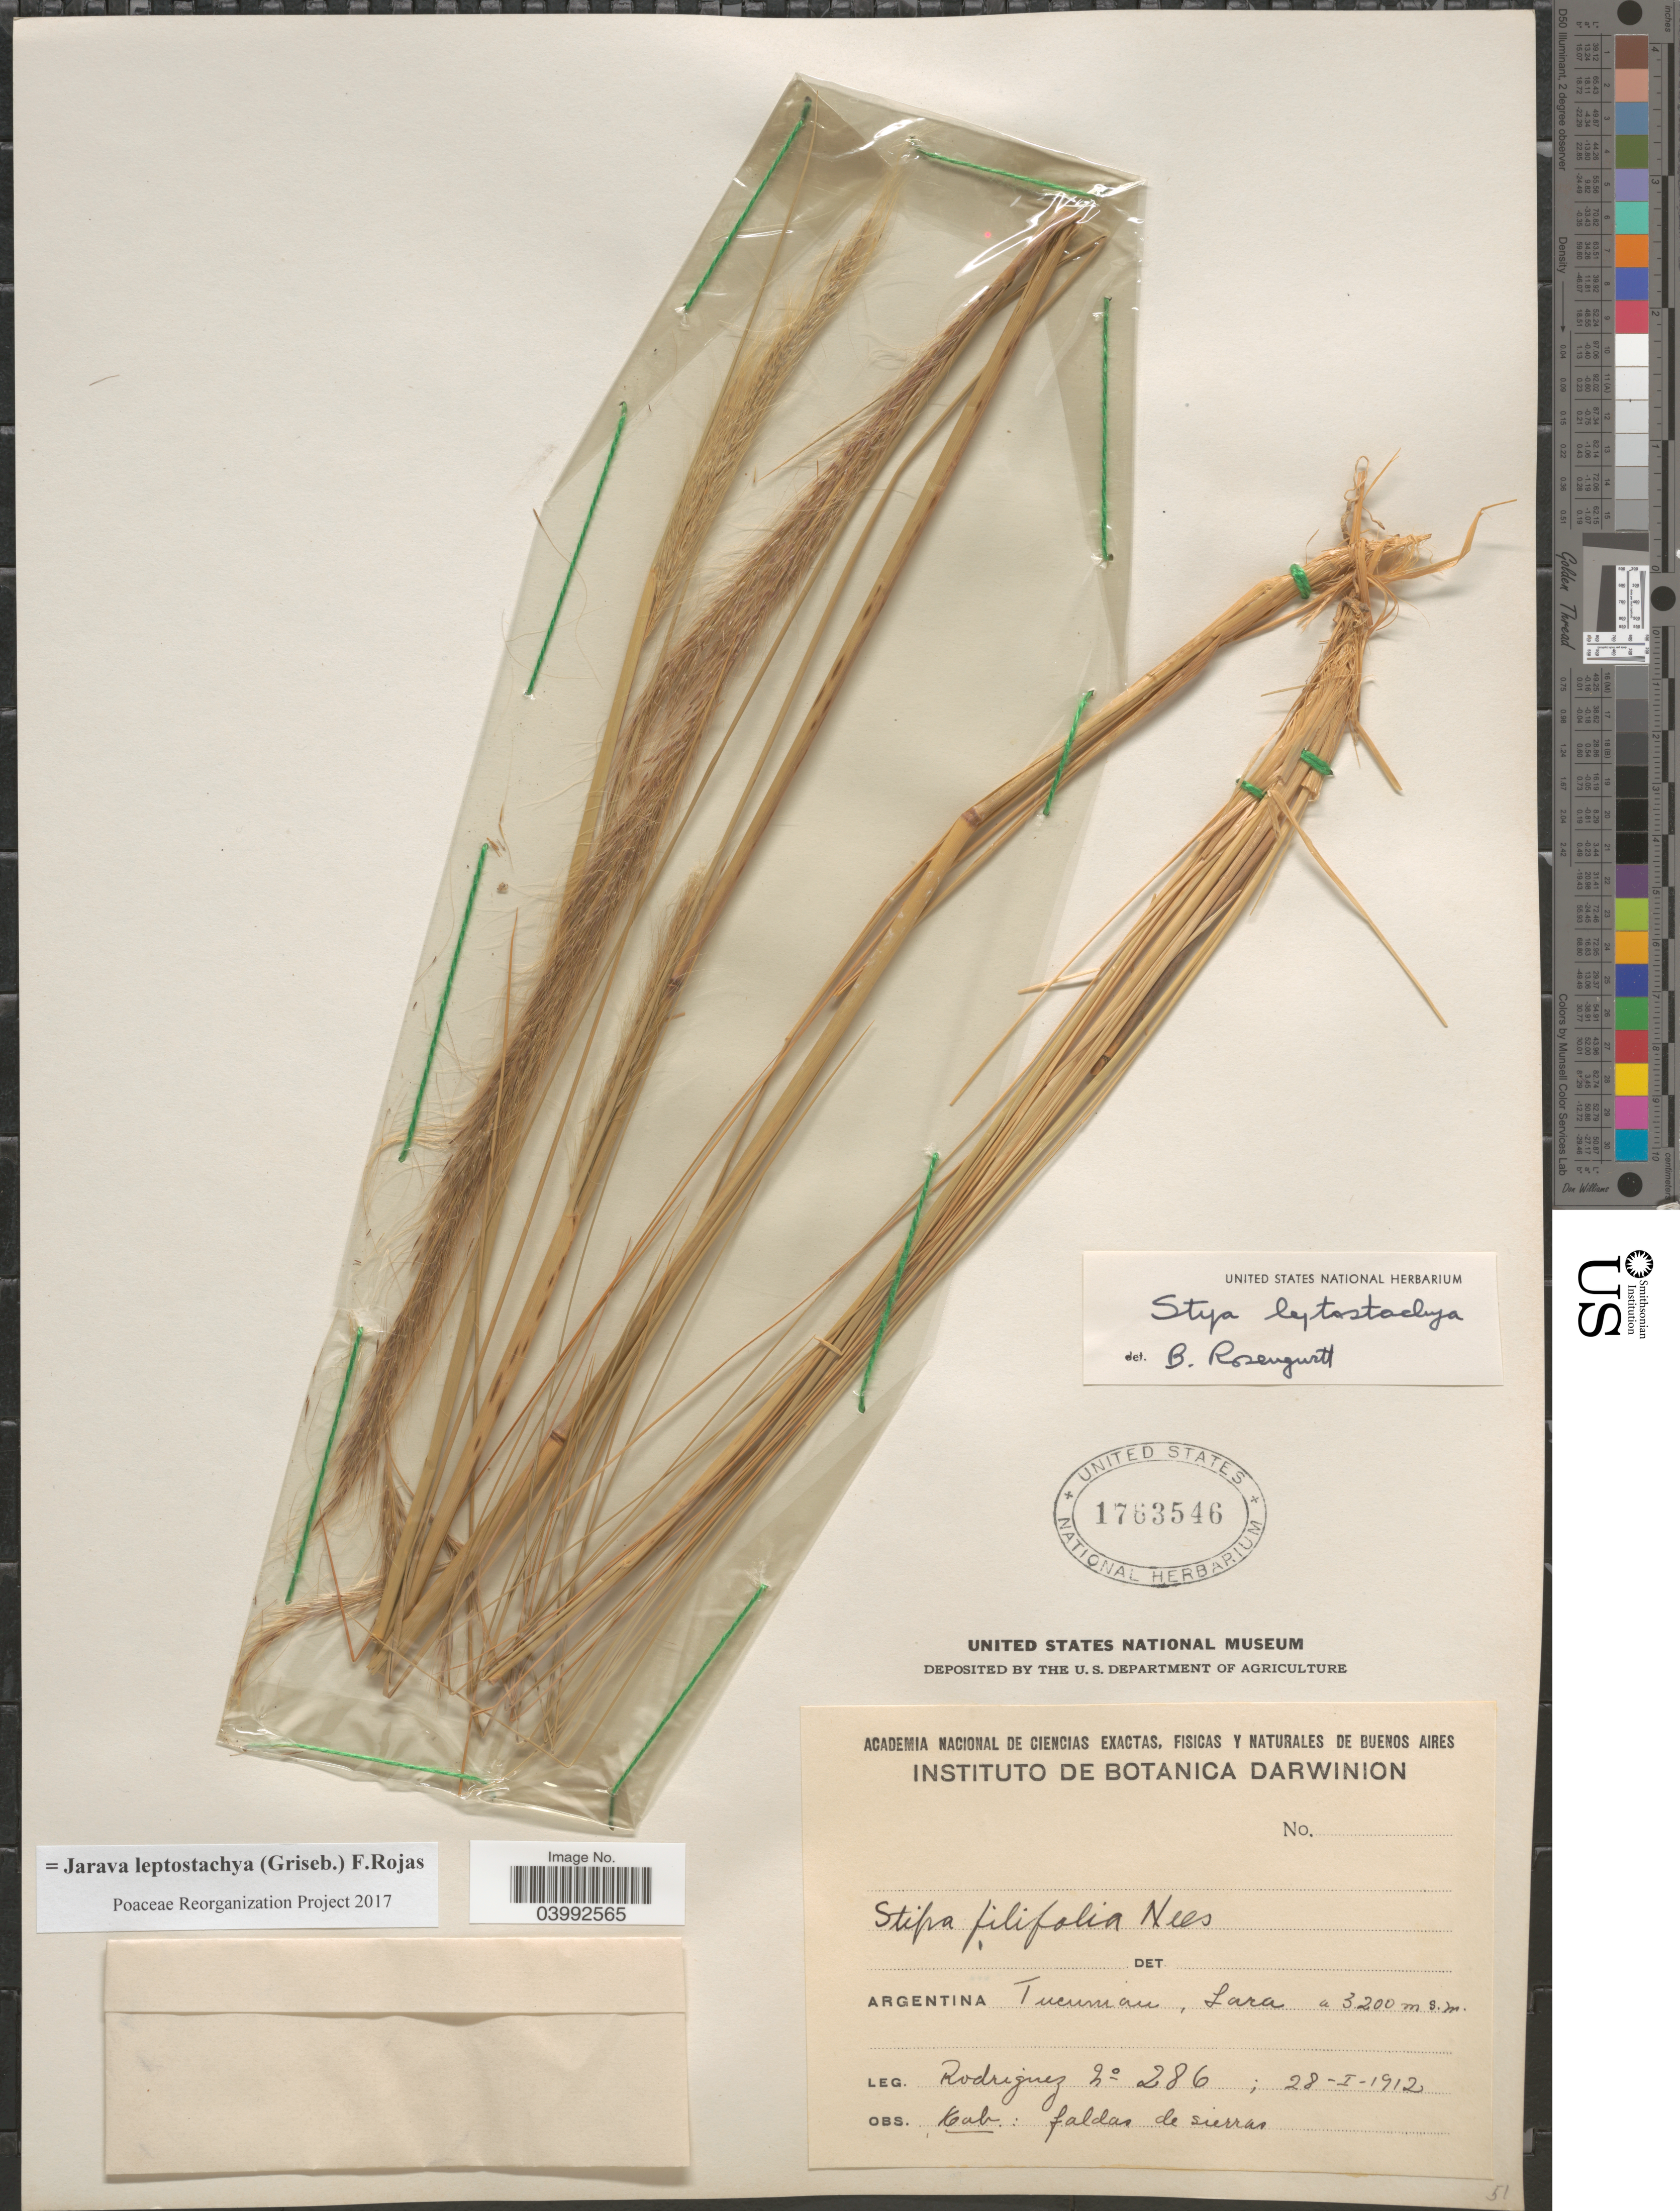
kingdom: Plantae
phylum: Tracheophyta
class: Liliopsida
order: Poales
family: Poaceae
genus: Jarava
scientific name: Jarava leptostachya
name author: (Griseb.) F. Rojas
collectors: Rodriguez, --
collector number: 286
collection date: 1912-01-28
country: Argentina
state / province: Tucuman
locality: Lara.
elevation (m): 3200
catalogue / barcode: US 1763546